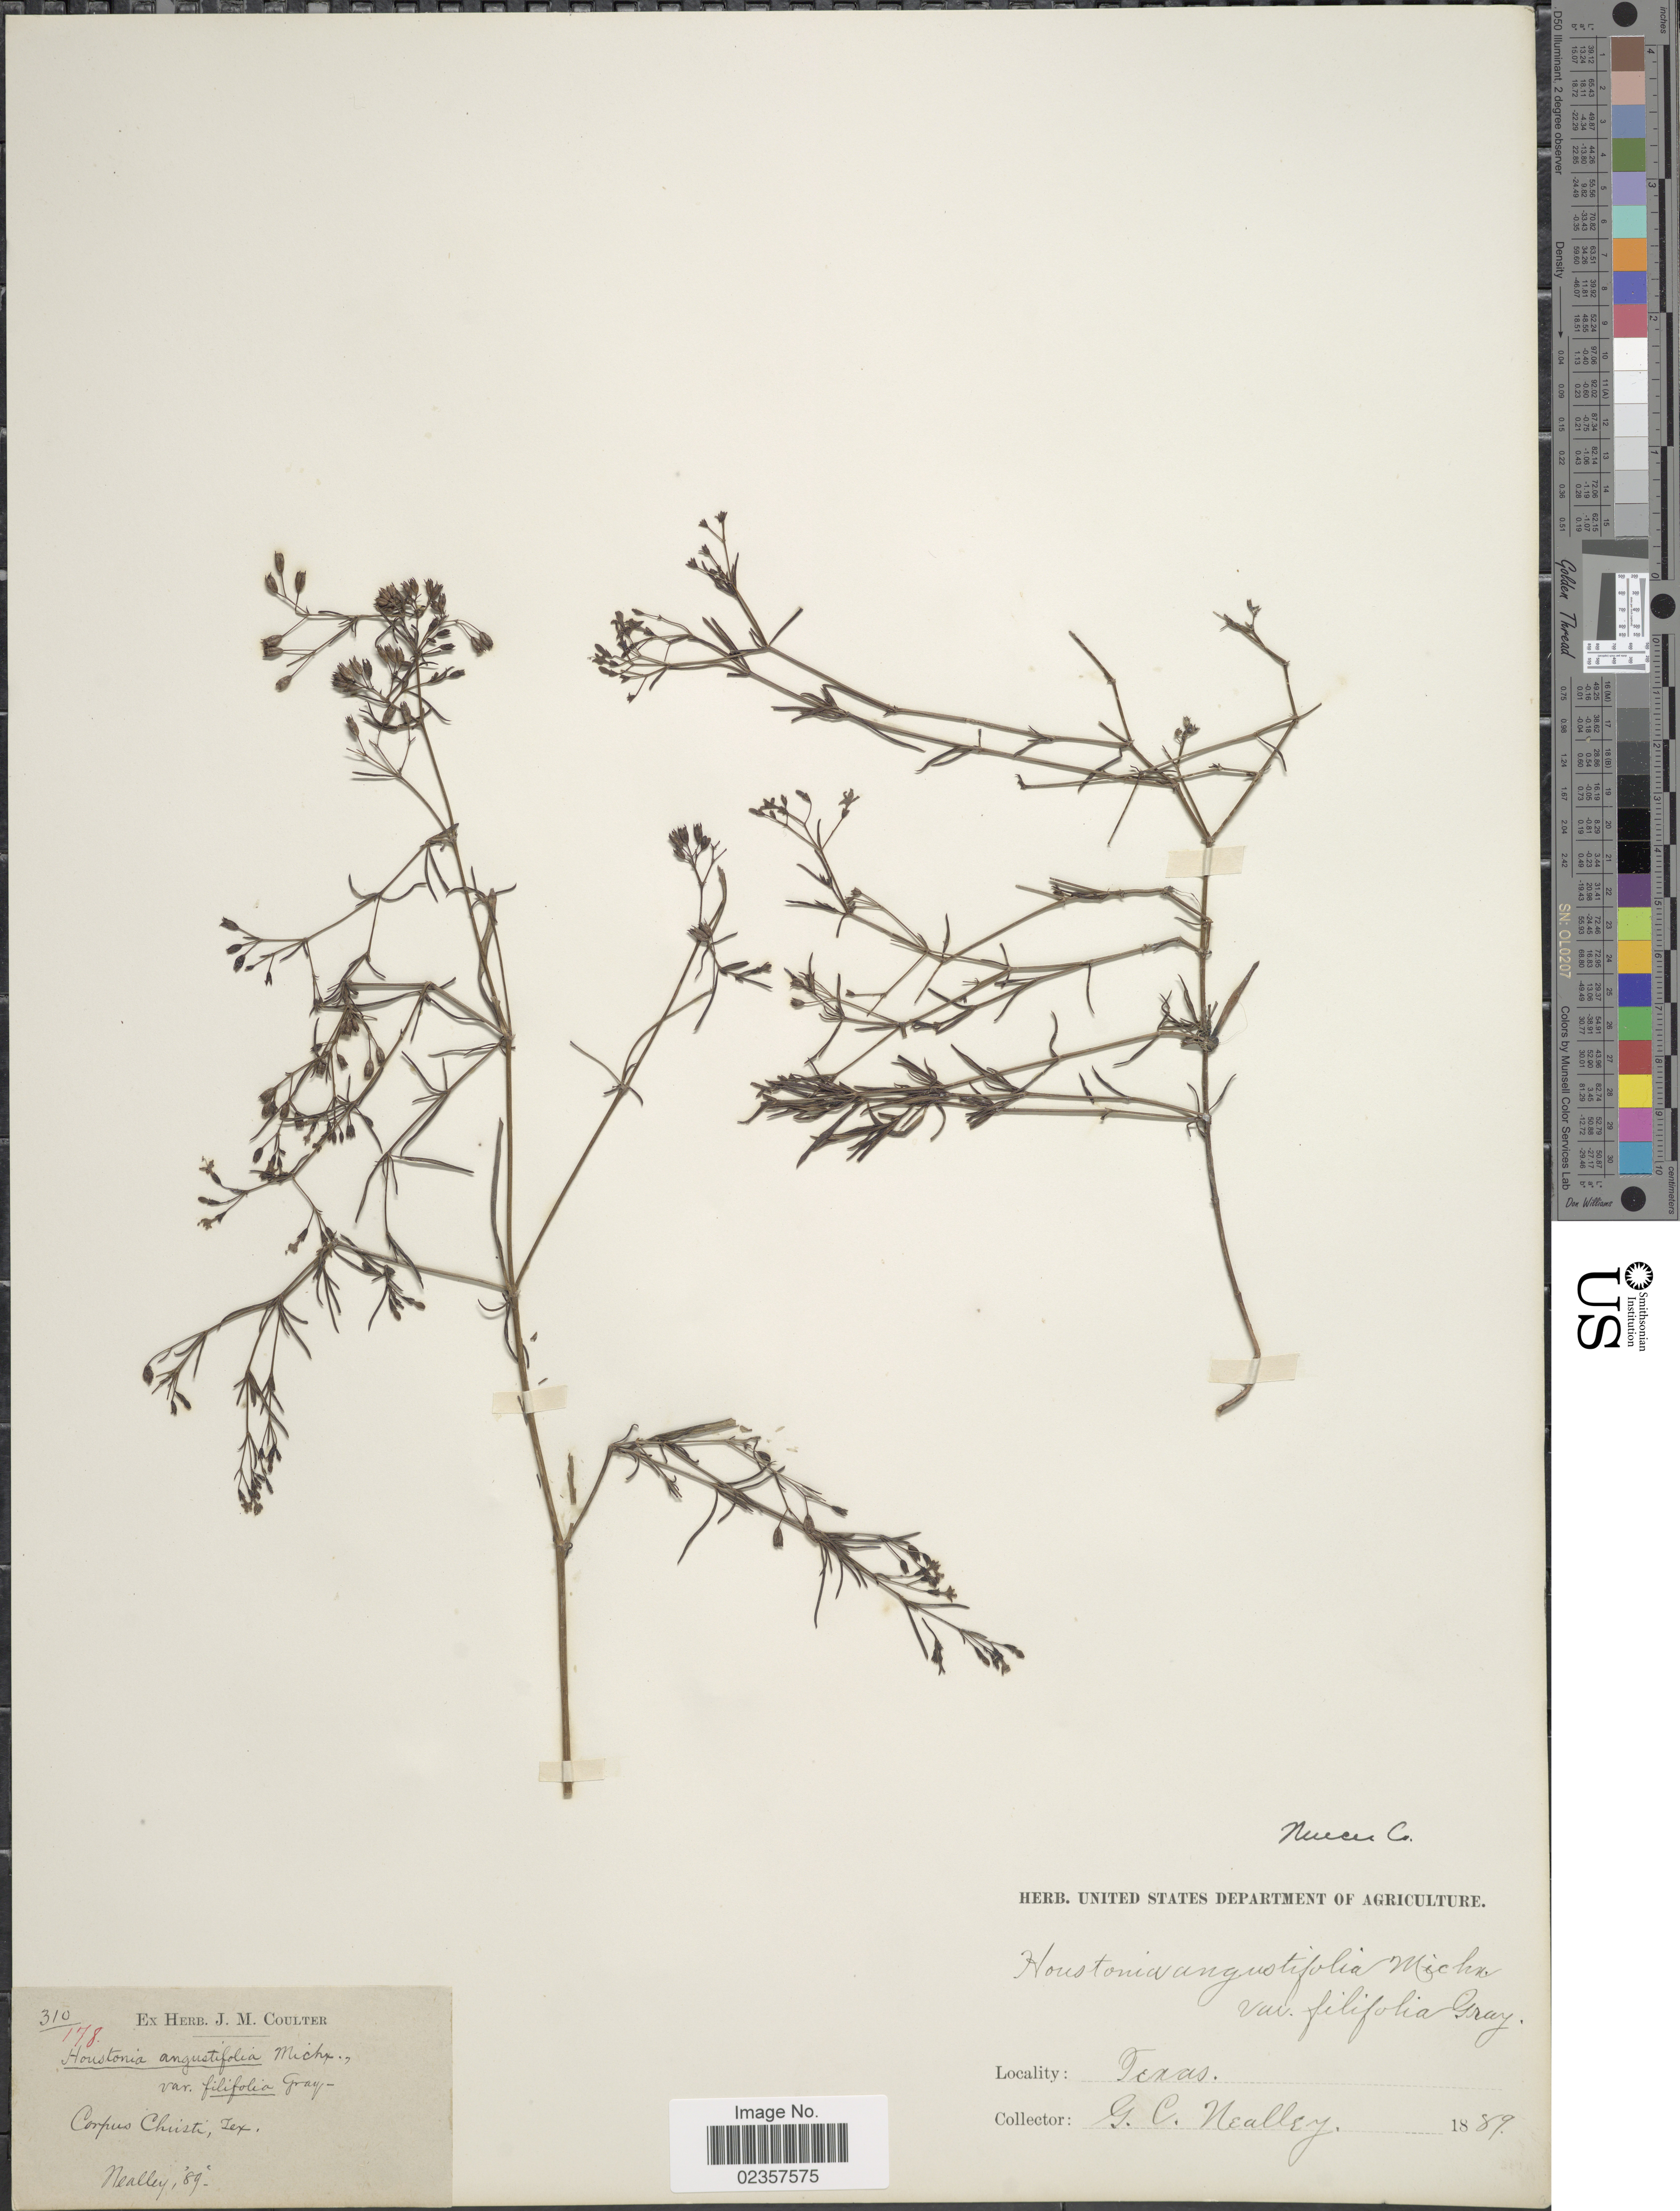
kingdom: Plantae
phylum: Tracheophyta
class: Magnoliopsida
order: Gentianales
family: Rubiaceae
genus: Houstonia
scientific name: Houstonia nigricans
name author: (Lam.) Fernald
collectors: G. C. Nealley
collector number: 310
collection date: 1889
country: United States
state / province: Texas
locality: Corpus Christi, Nueces Co.